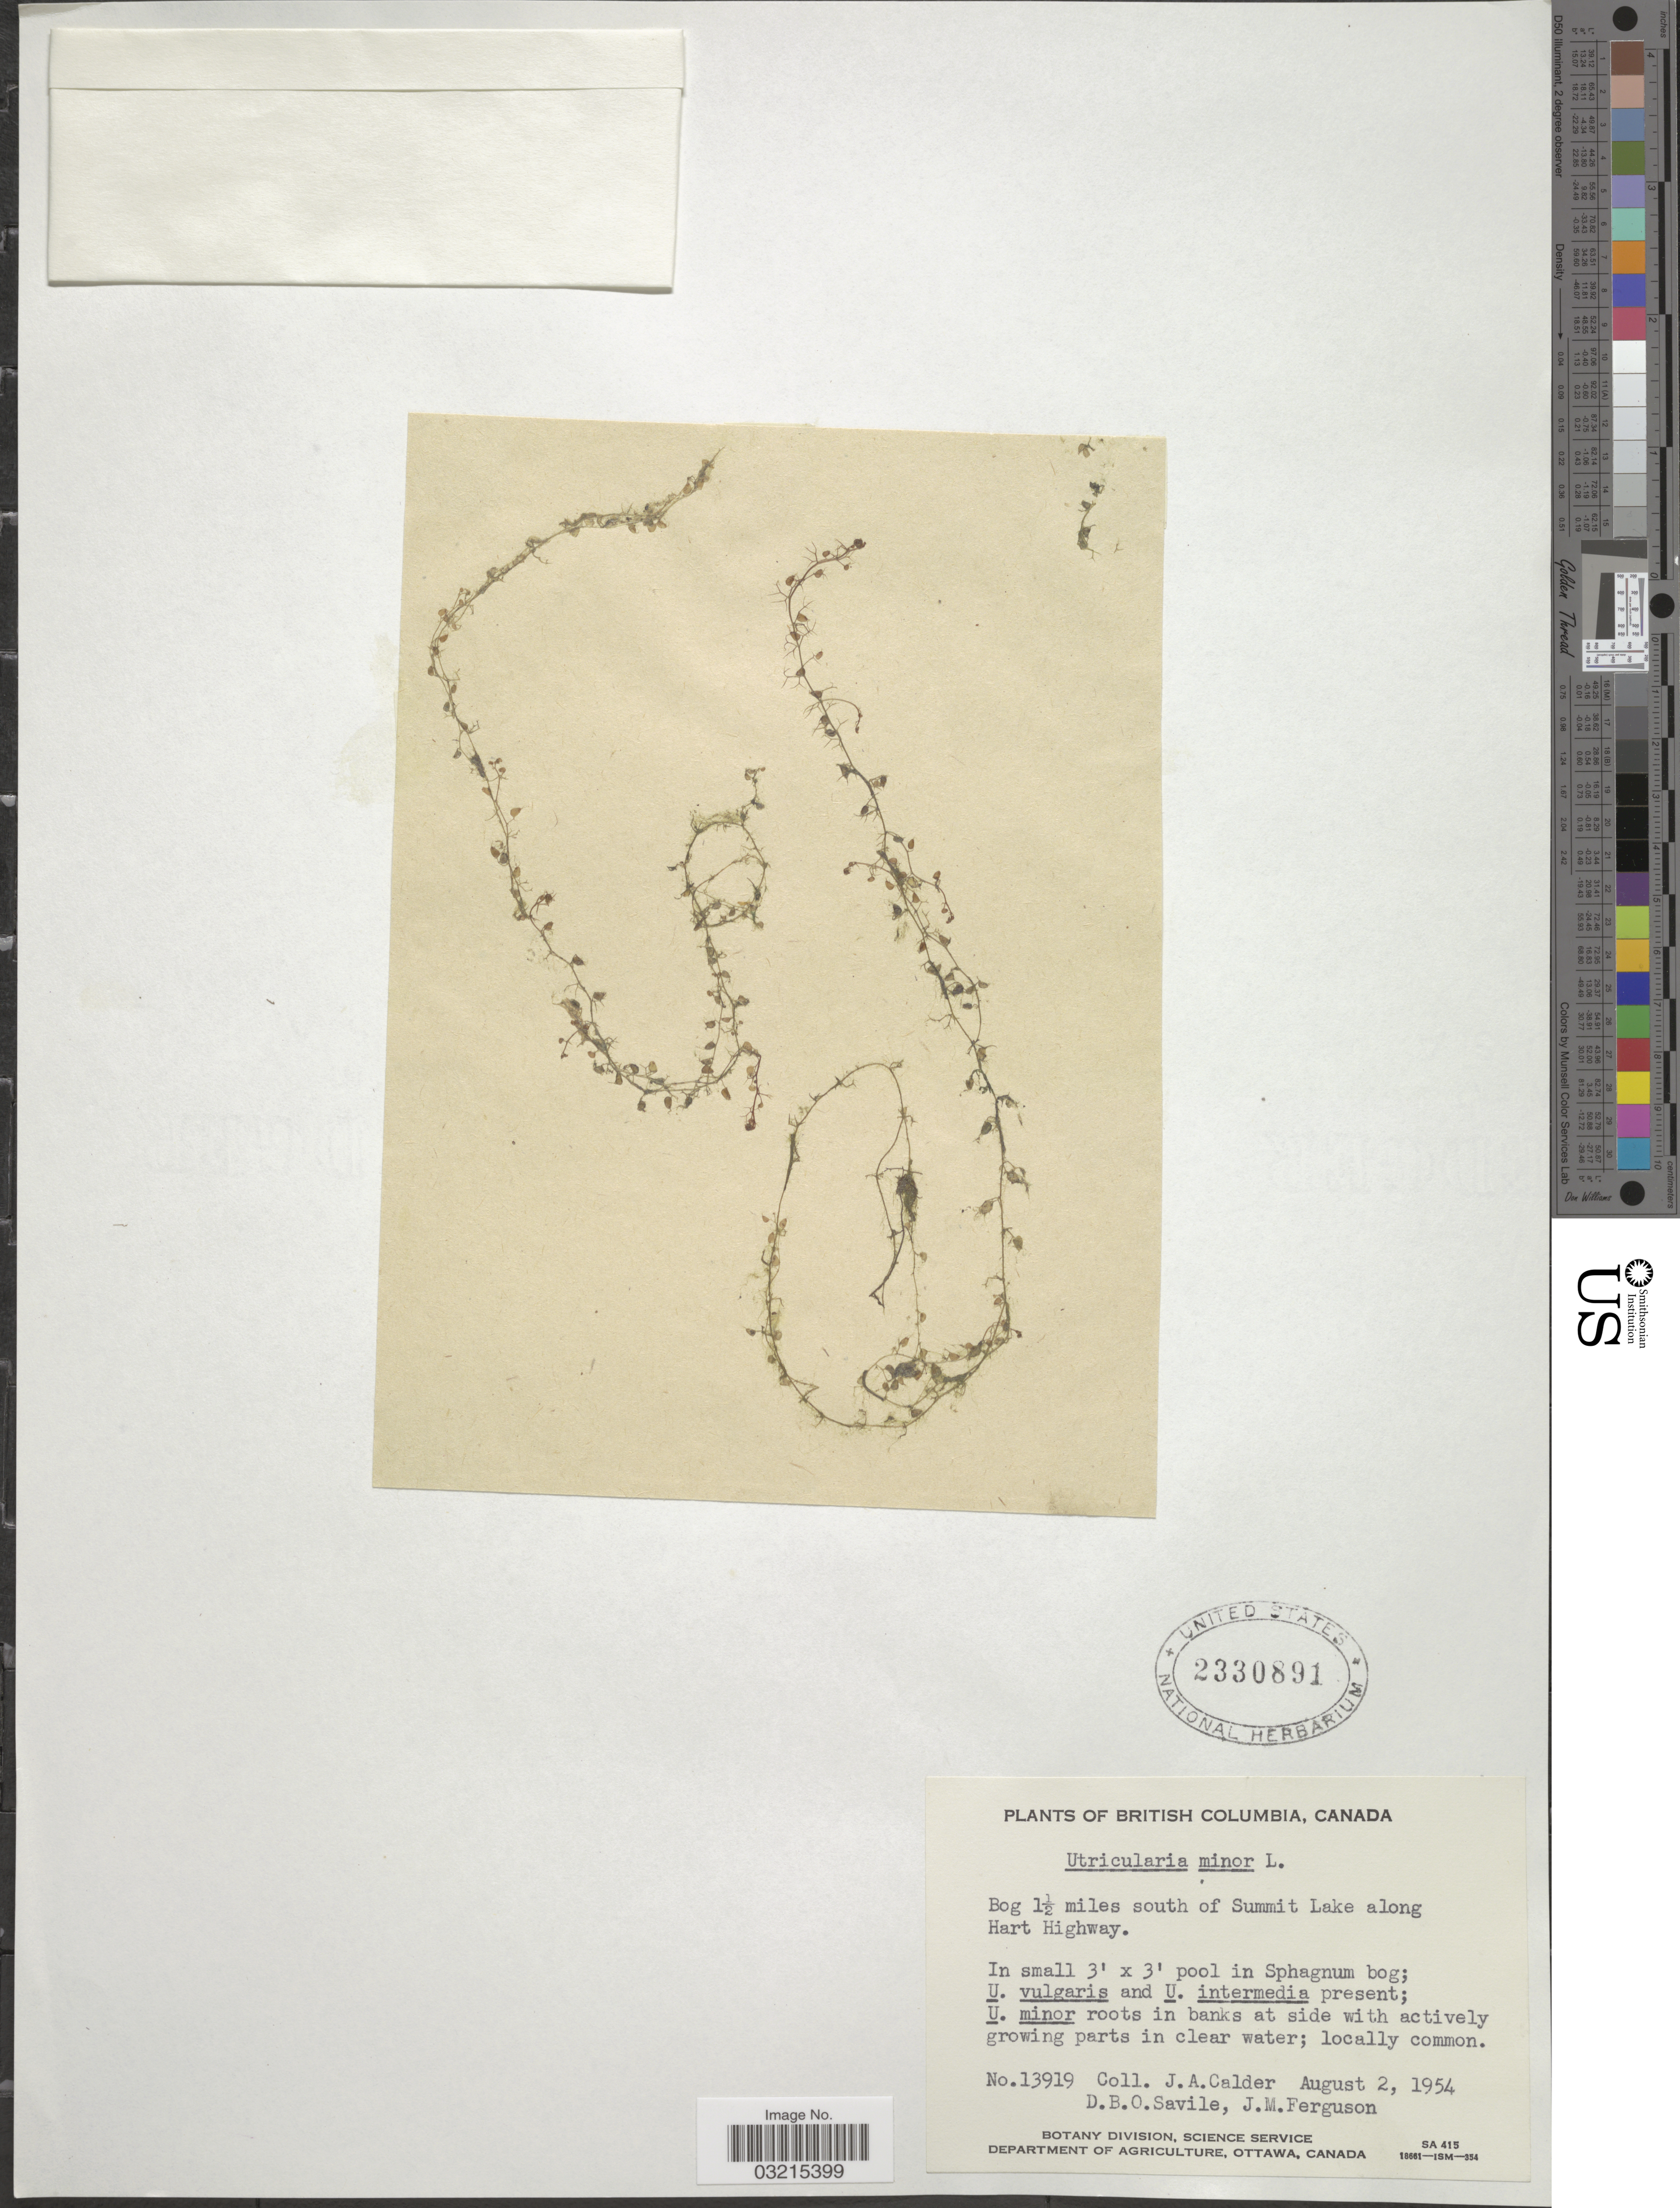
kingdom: Plantae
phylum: Tracheophyta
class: Magnoliopsida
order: Lamiales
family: Lentibulariaceae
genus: Utricularia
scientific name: Utricularia minor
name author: L.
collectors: J. A. Calder, D. Savile & J. M. Ferguson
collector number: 13919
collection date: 1954-08-02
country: Canada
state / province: British Columbia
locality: Bog 1½ miles south of Summit Lake along Hart Highway.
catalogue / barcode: US 2330891